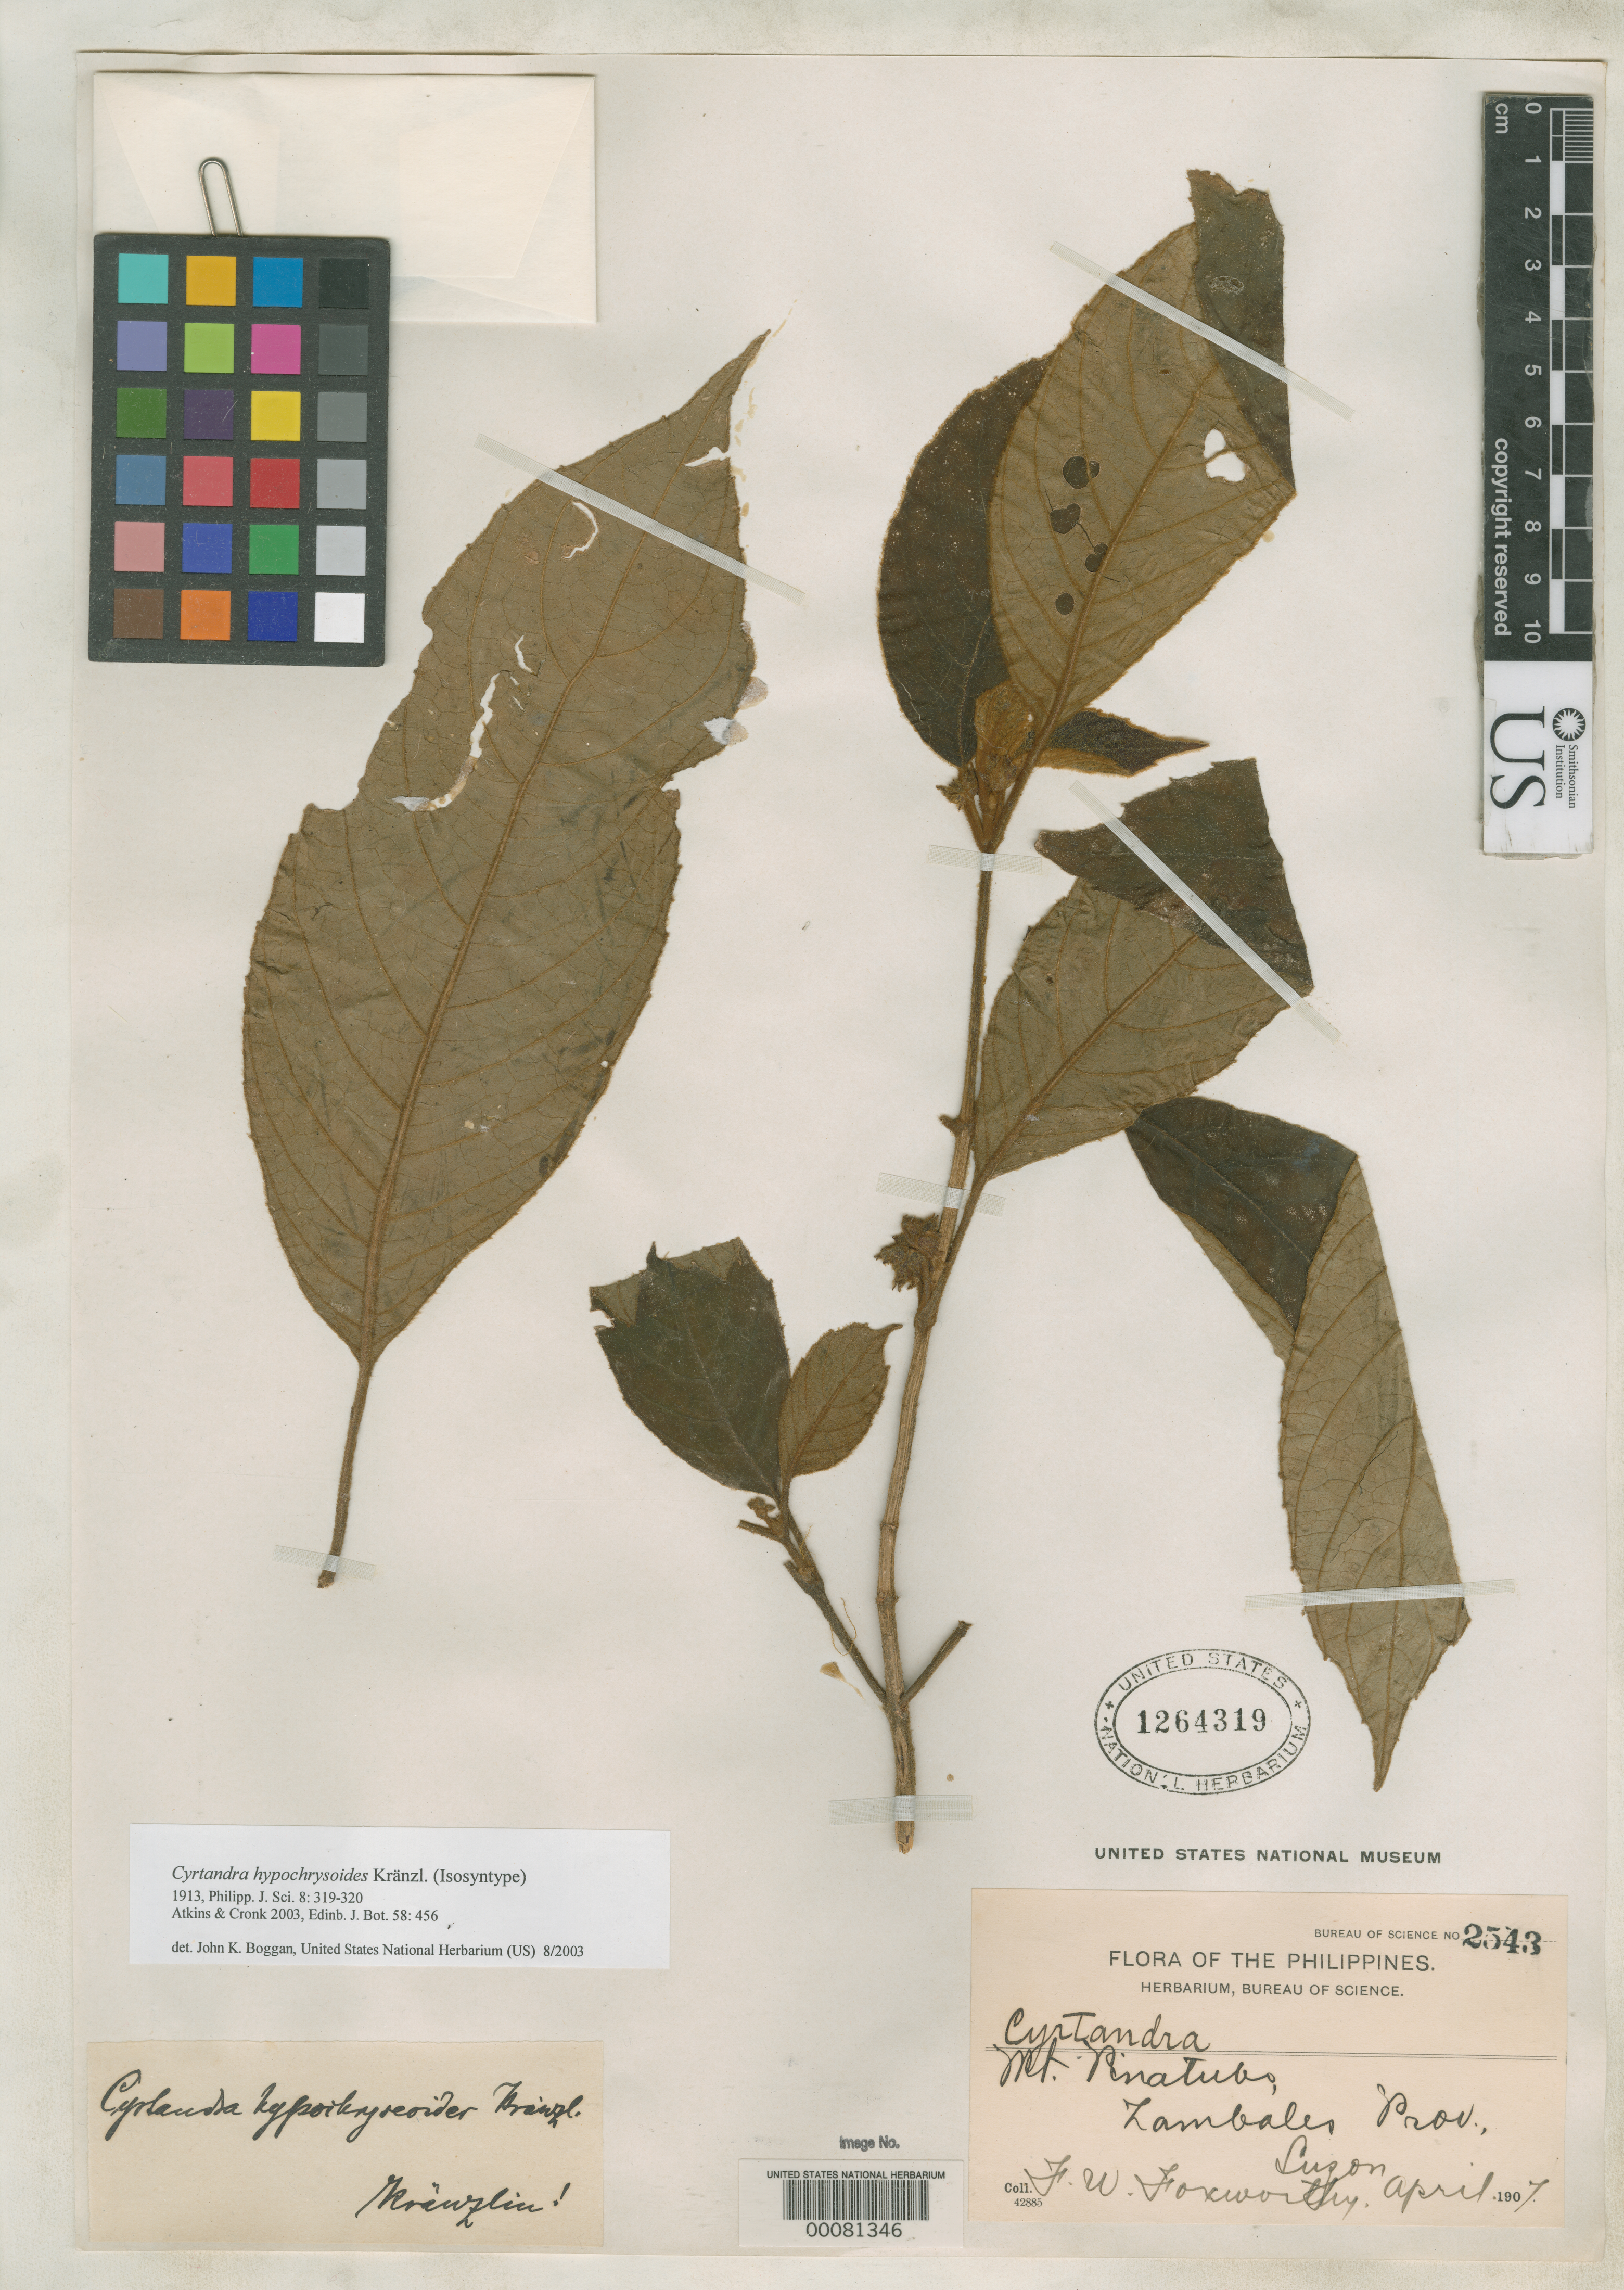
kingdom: Plantae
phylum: Tracheophyta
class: Magnoliopsida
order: Lamiales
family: Gesneriaceae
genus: Cyrtandra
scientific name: Cyrtandra hypochrysoides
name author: Kraenzl.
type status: Isolectotype; Type Collection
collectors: F. W. Foxworthy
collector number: Bur. Sci. 2543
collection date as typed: Apr 1907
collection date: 1907-04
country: Philippines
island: Luzon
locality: Mt. Pinatubo, Zambales Prov.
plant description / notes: Collection (but not US sheet) cited 2003 by Atkins & Cronk, Edinb. J. Bot. 58:456.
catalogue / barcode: US 1264319